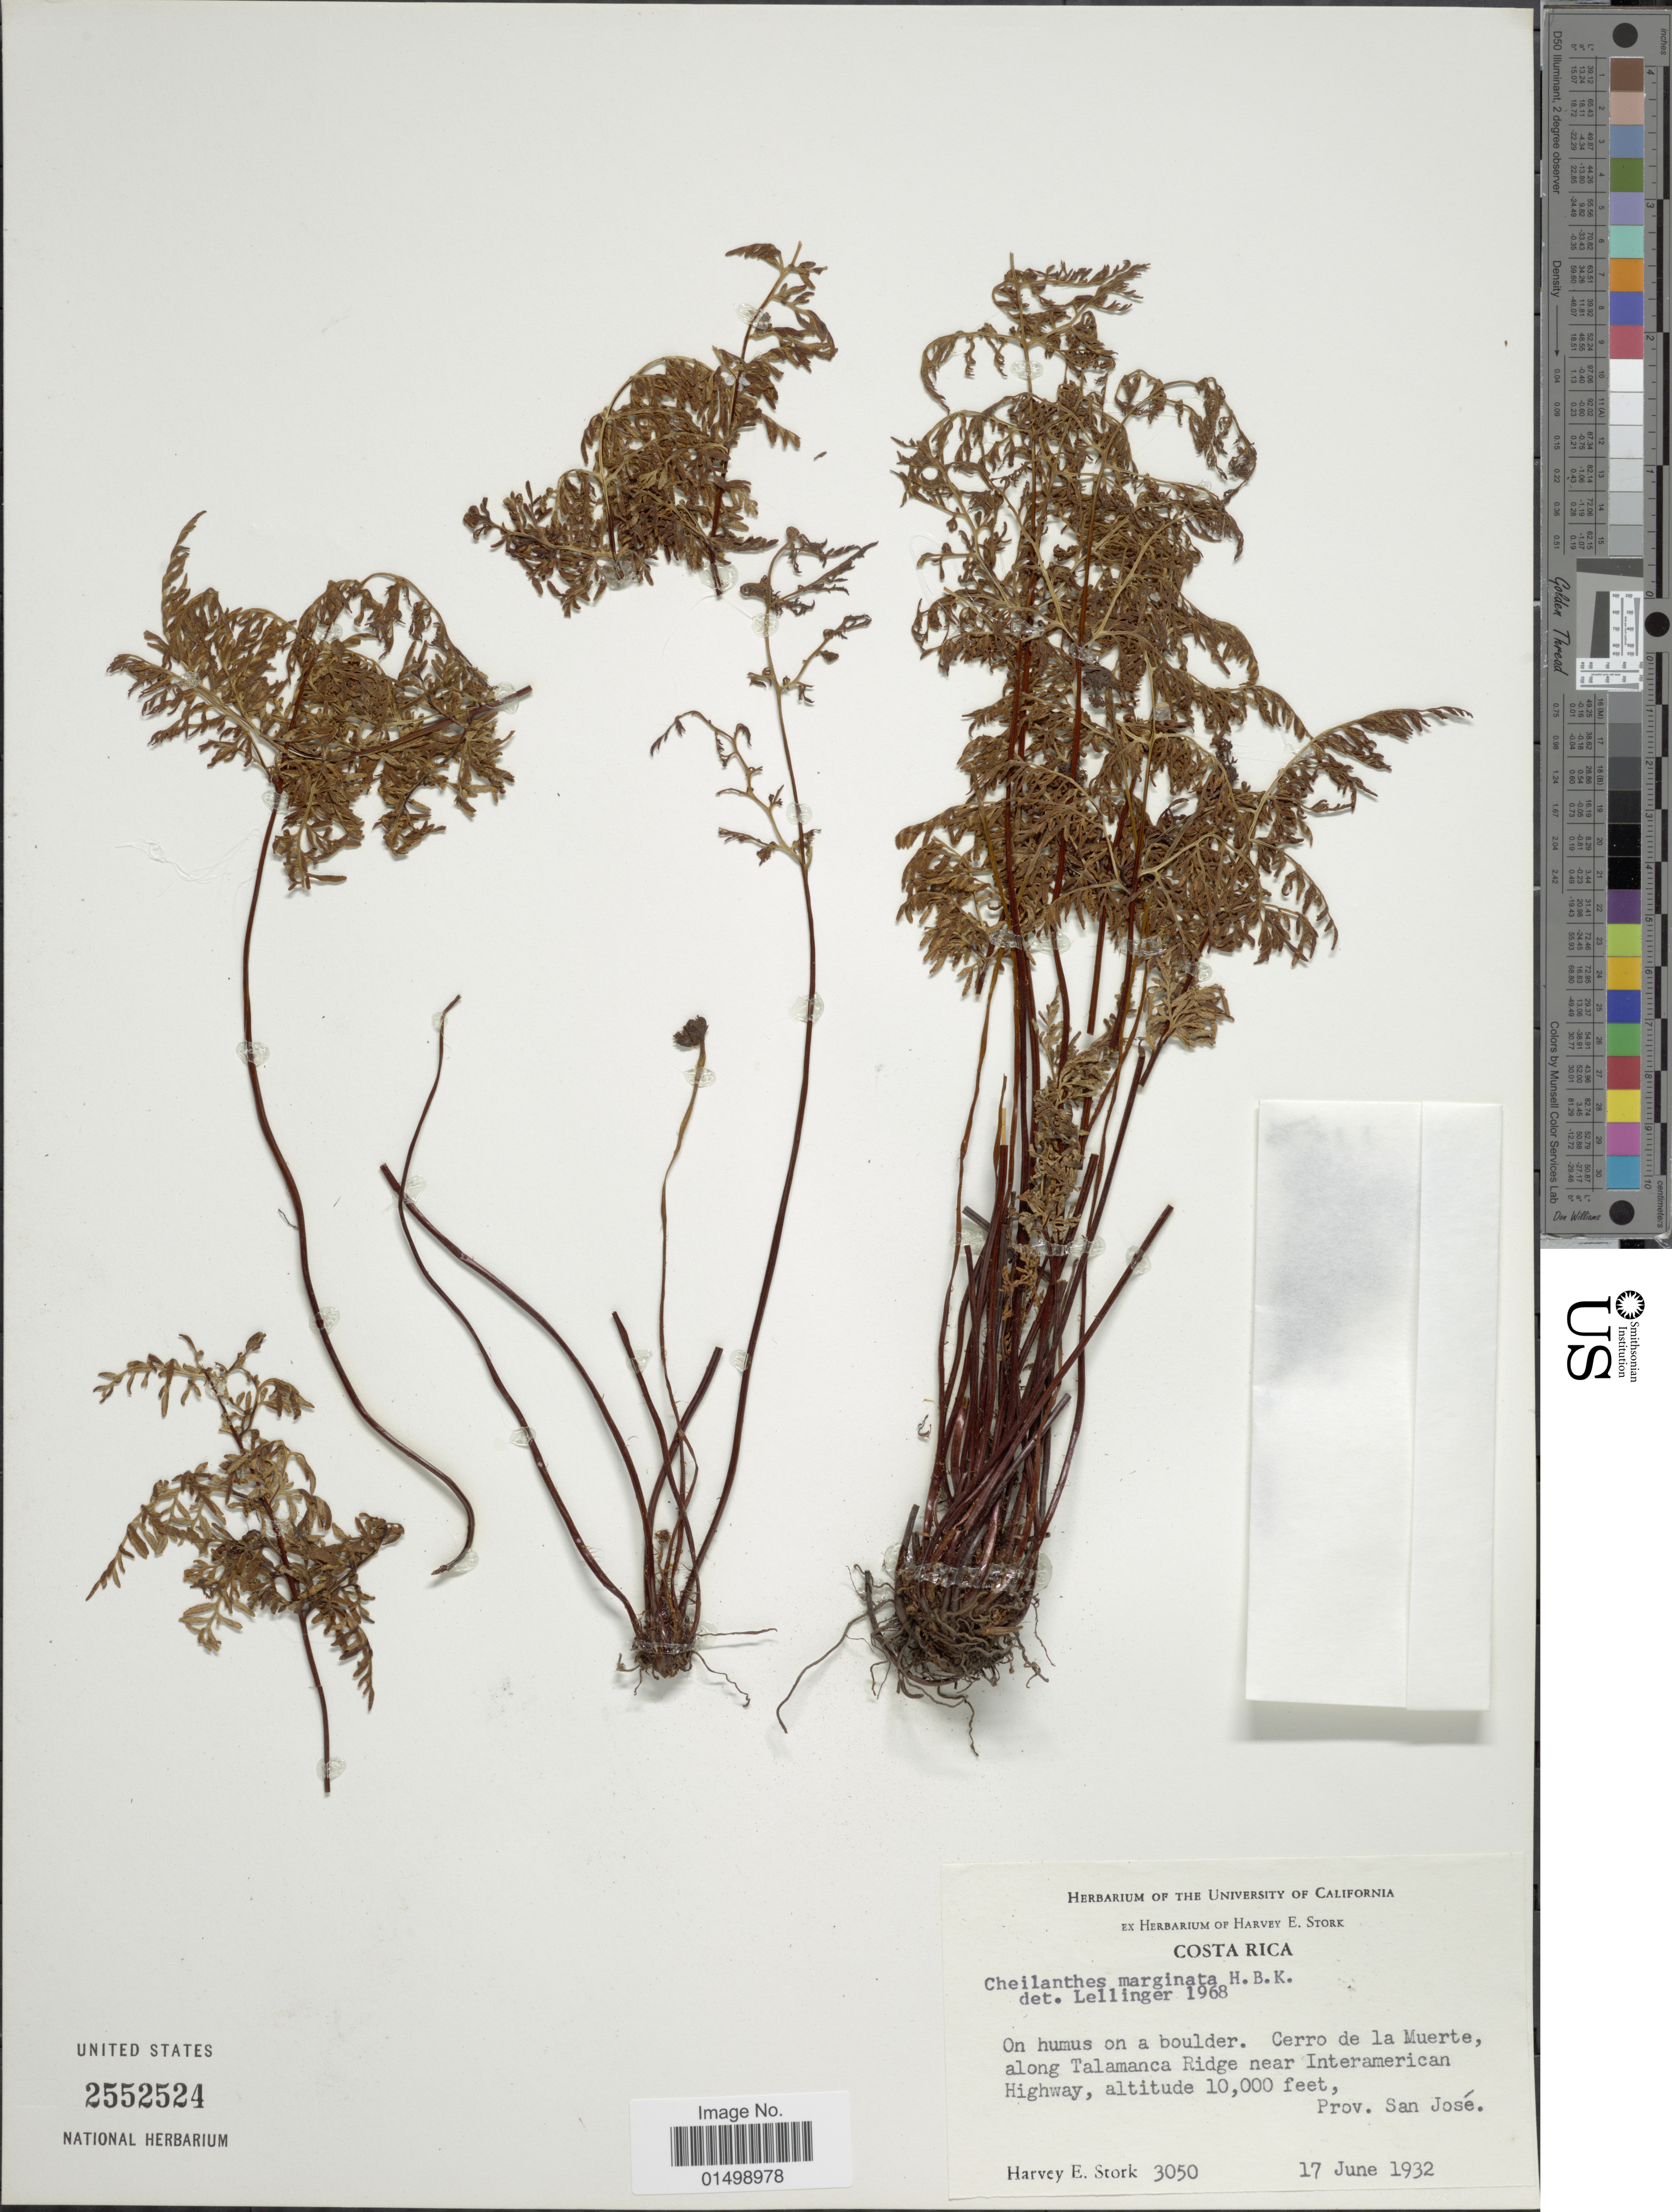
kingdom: Plantae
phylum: Tracheophyta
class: Polypodiopsida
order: Polypodiales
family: Pteridaceae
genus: Cheilanthes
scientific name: Cheilanthes pyramidalis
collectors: H. E. Stork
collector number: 3050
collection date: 1932-06-17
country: Costa Rica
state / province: San José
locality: Cerro de la Muerte, along Talamanca Ridge near Interamerican Highway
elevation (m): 3048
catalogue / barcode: US 2552524